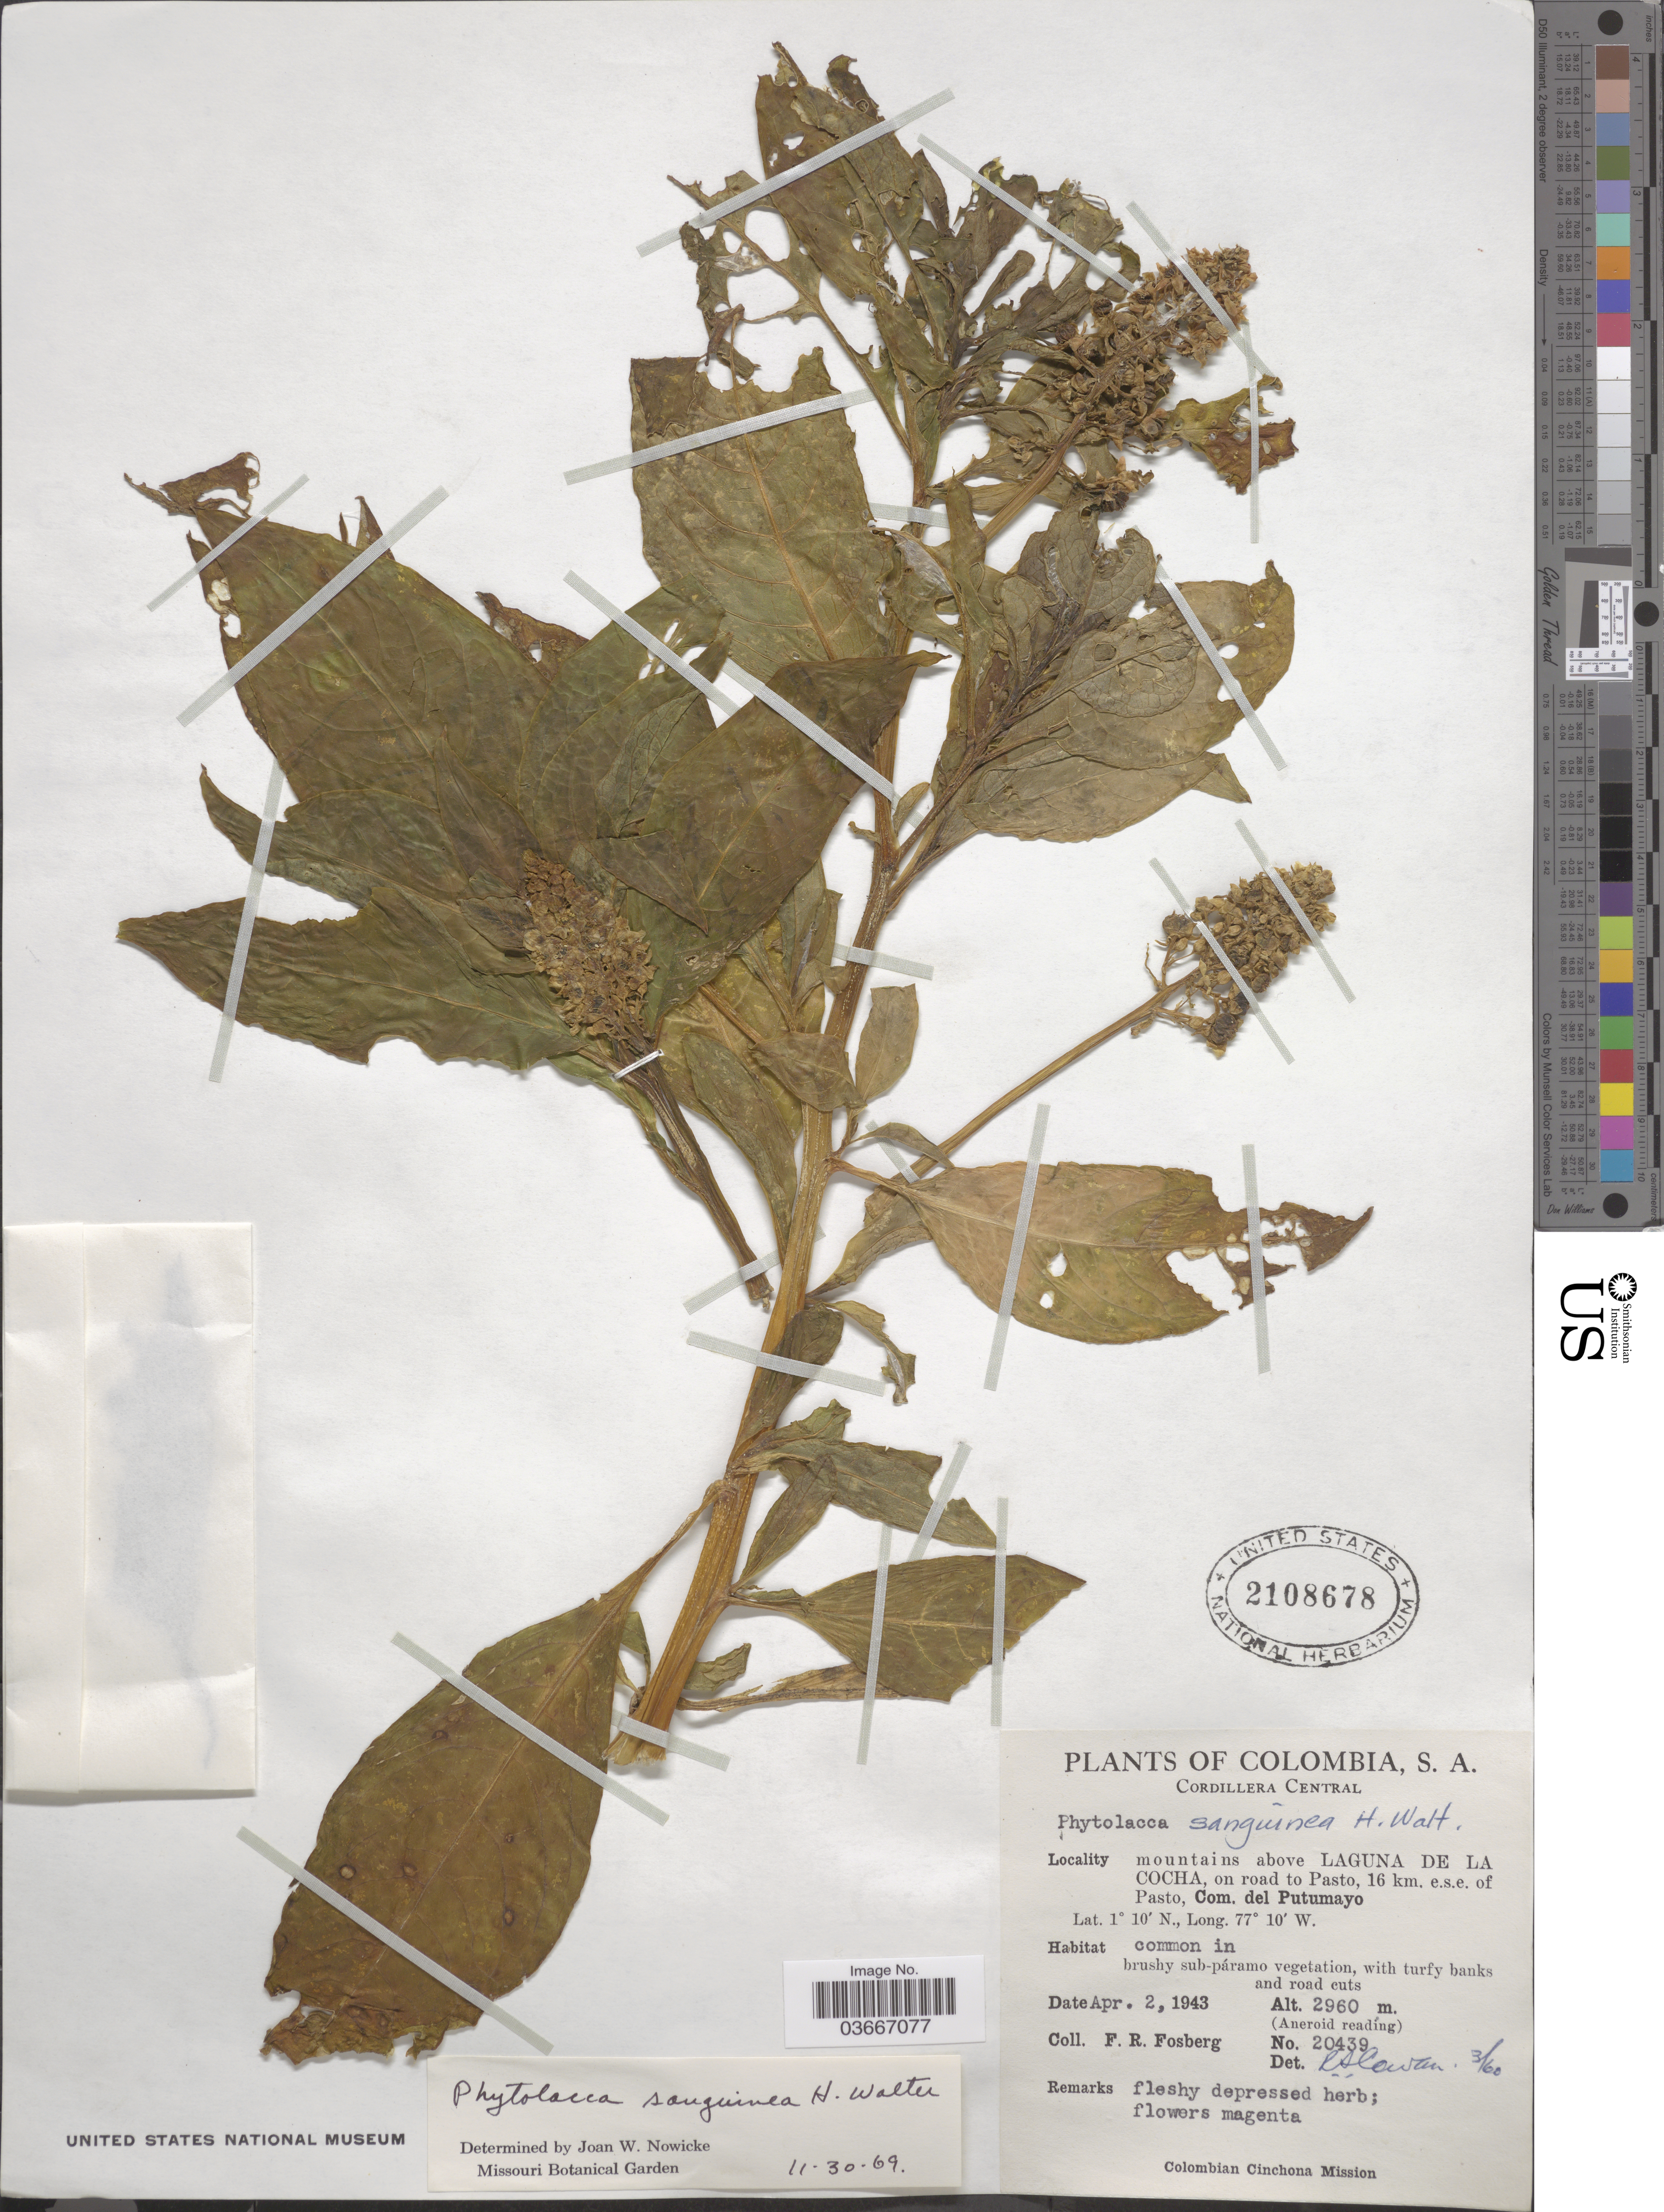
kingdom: Plantae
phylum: Tracheophyta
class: Magnoliopsida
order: Caryophyllales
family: Phytolaccaceae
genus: Phytolacca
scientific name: Phytolacca sanguinea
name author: H. Walter in Engl.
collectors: F. R. Fosberg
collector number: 20439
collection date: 1943-04-02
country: Colombia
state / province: Putumayo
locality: Cordillera Central. Mountains above Laguna de la Cocha, on road to Pasto, 16 km. e.s.e. of Pasto, Com. del Putumayo.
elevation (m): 2960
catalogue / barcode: US 2108678